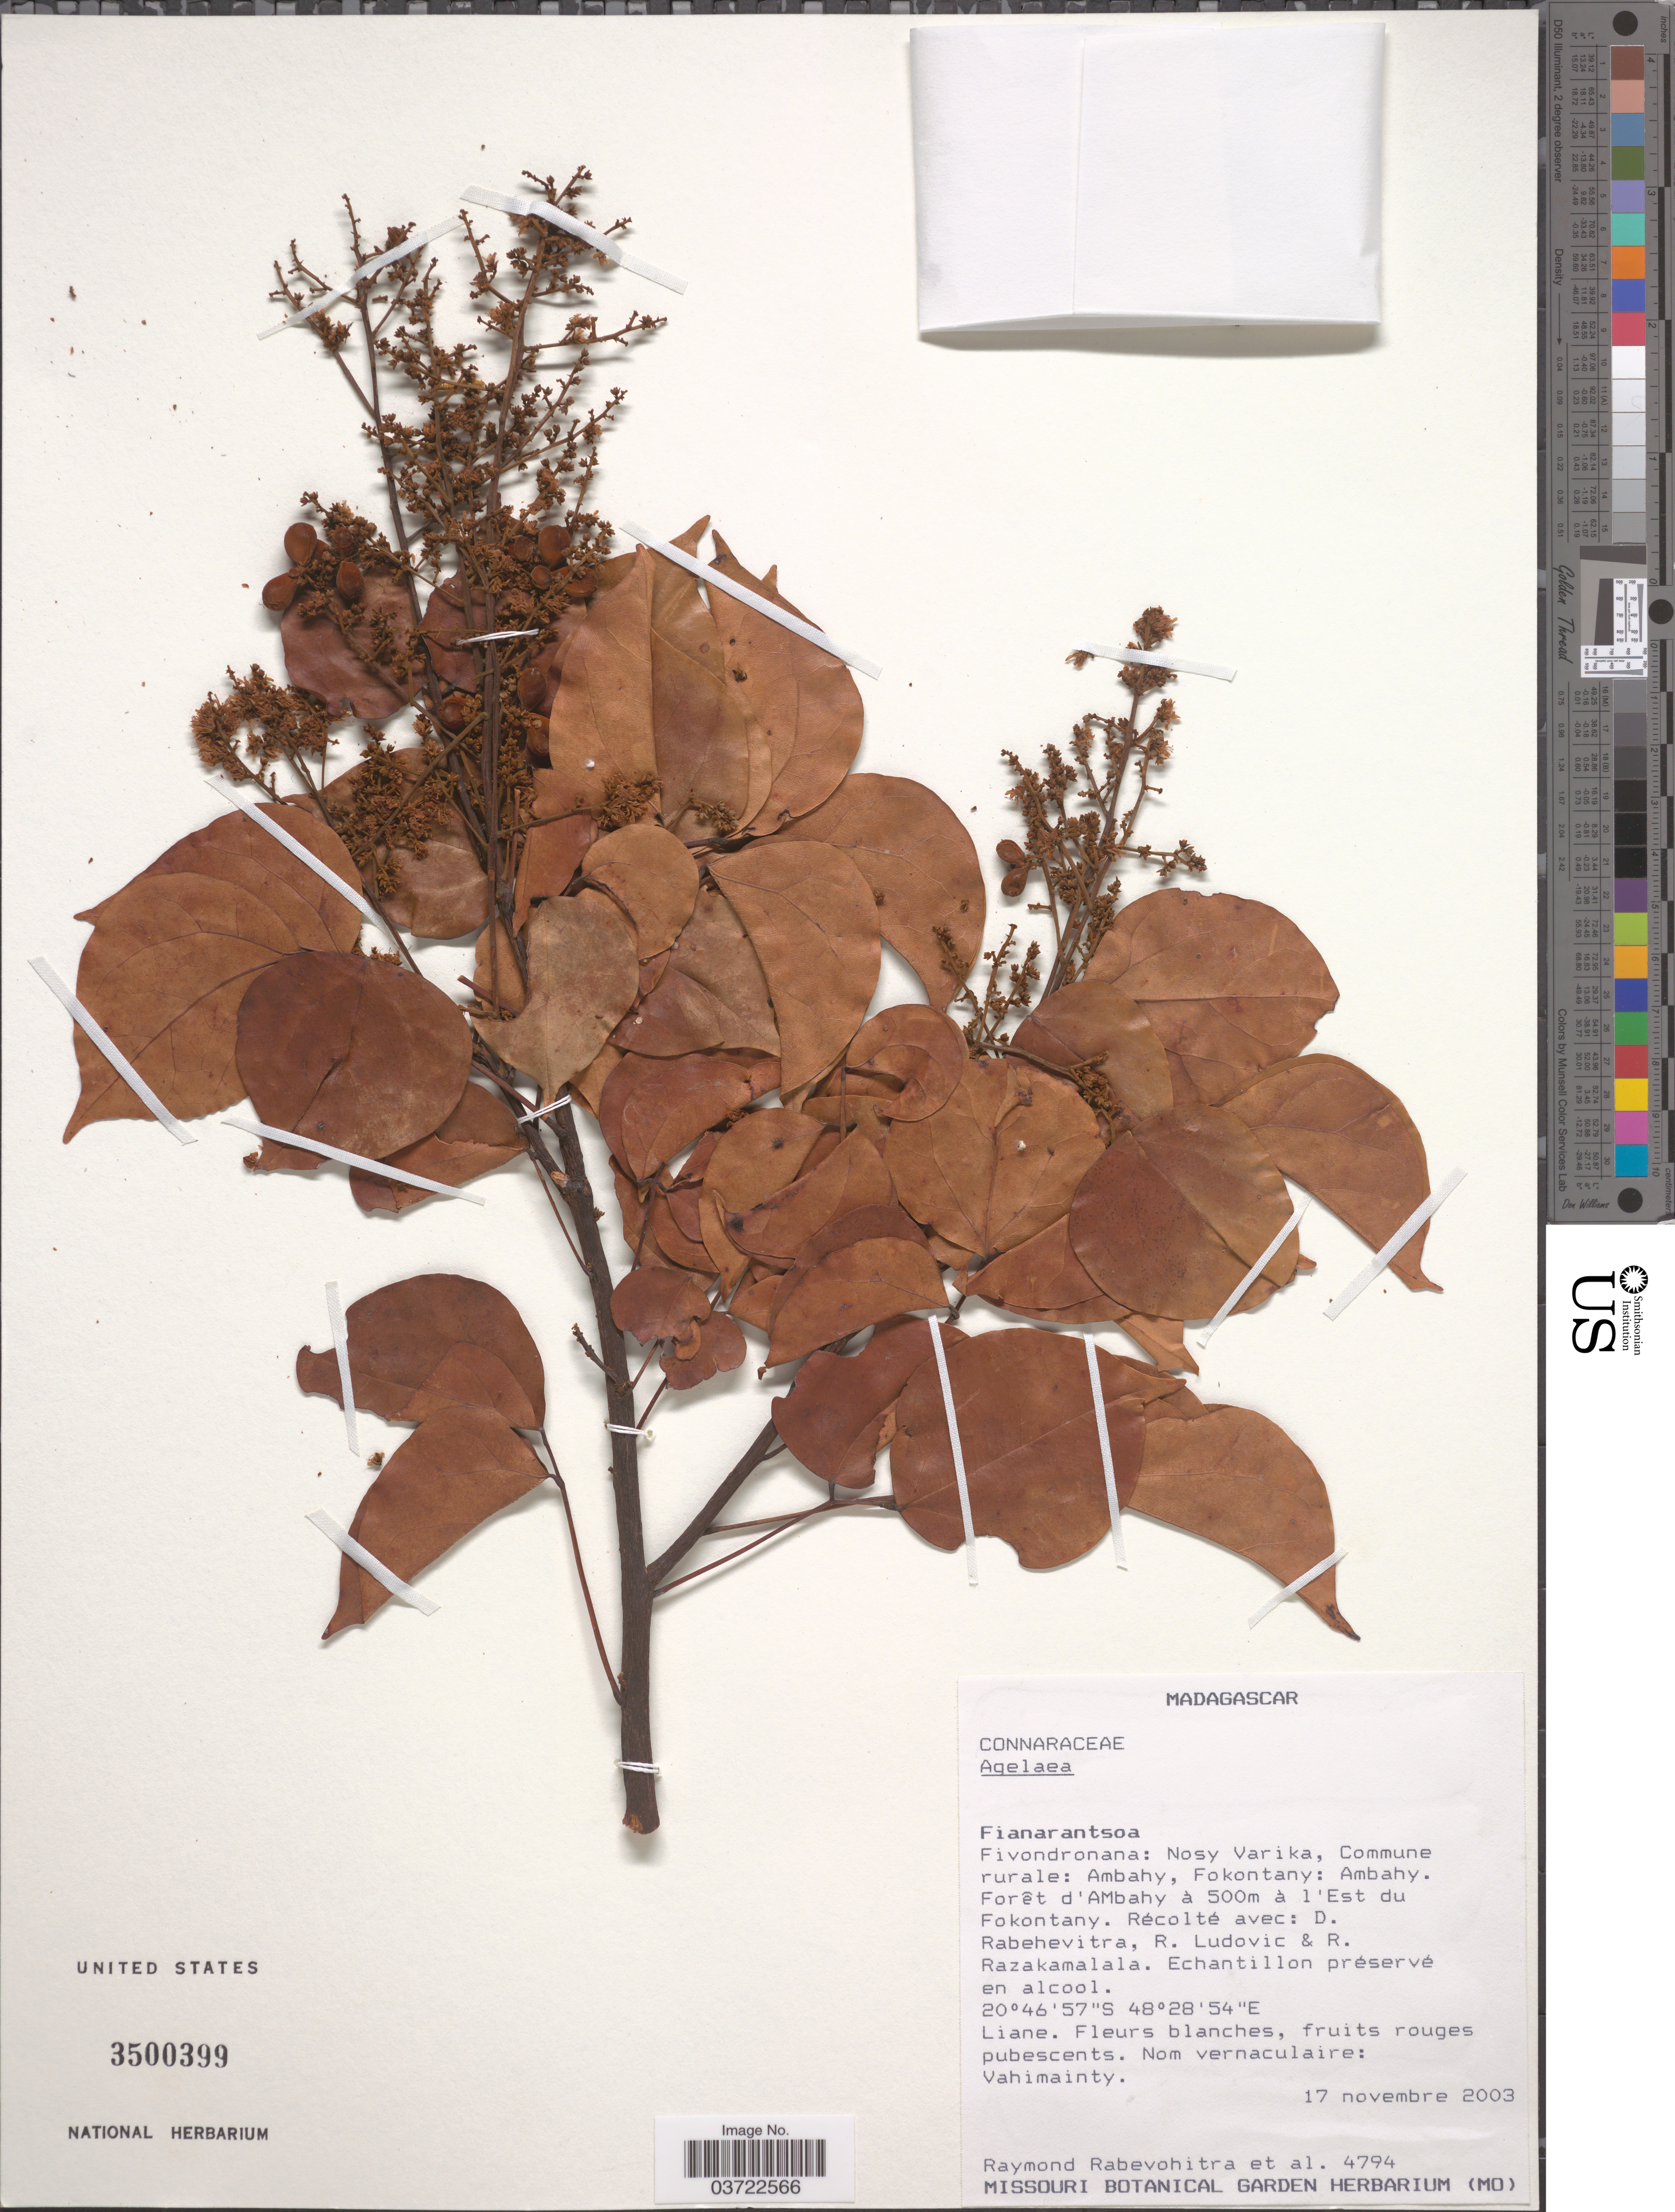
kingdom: Plantae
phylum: Tracheophyta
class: Magnoliopsida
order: Oxalidales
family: Connaraceae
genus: Agelaea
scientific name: Agelaea sp.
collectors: R. Rabevohitra, D. Rabehevitra, R. Ludovic & R. Razakamalala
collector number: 4794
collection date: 2003-11-17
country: Madagascar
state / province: Vatovavy Fitovinany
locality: Fivondronana: Nosy Varika, Commune rurale: Ambahy, Fokontany: Ambahy. Forêt d'Ambahy à 500m à l'Est du Fokontany.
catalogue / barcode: US 3500399